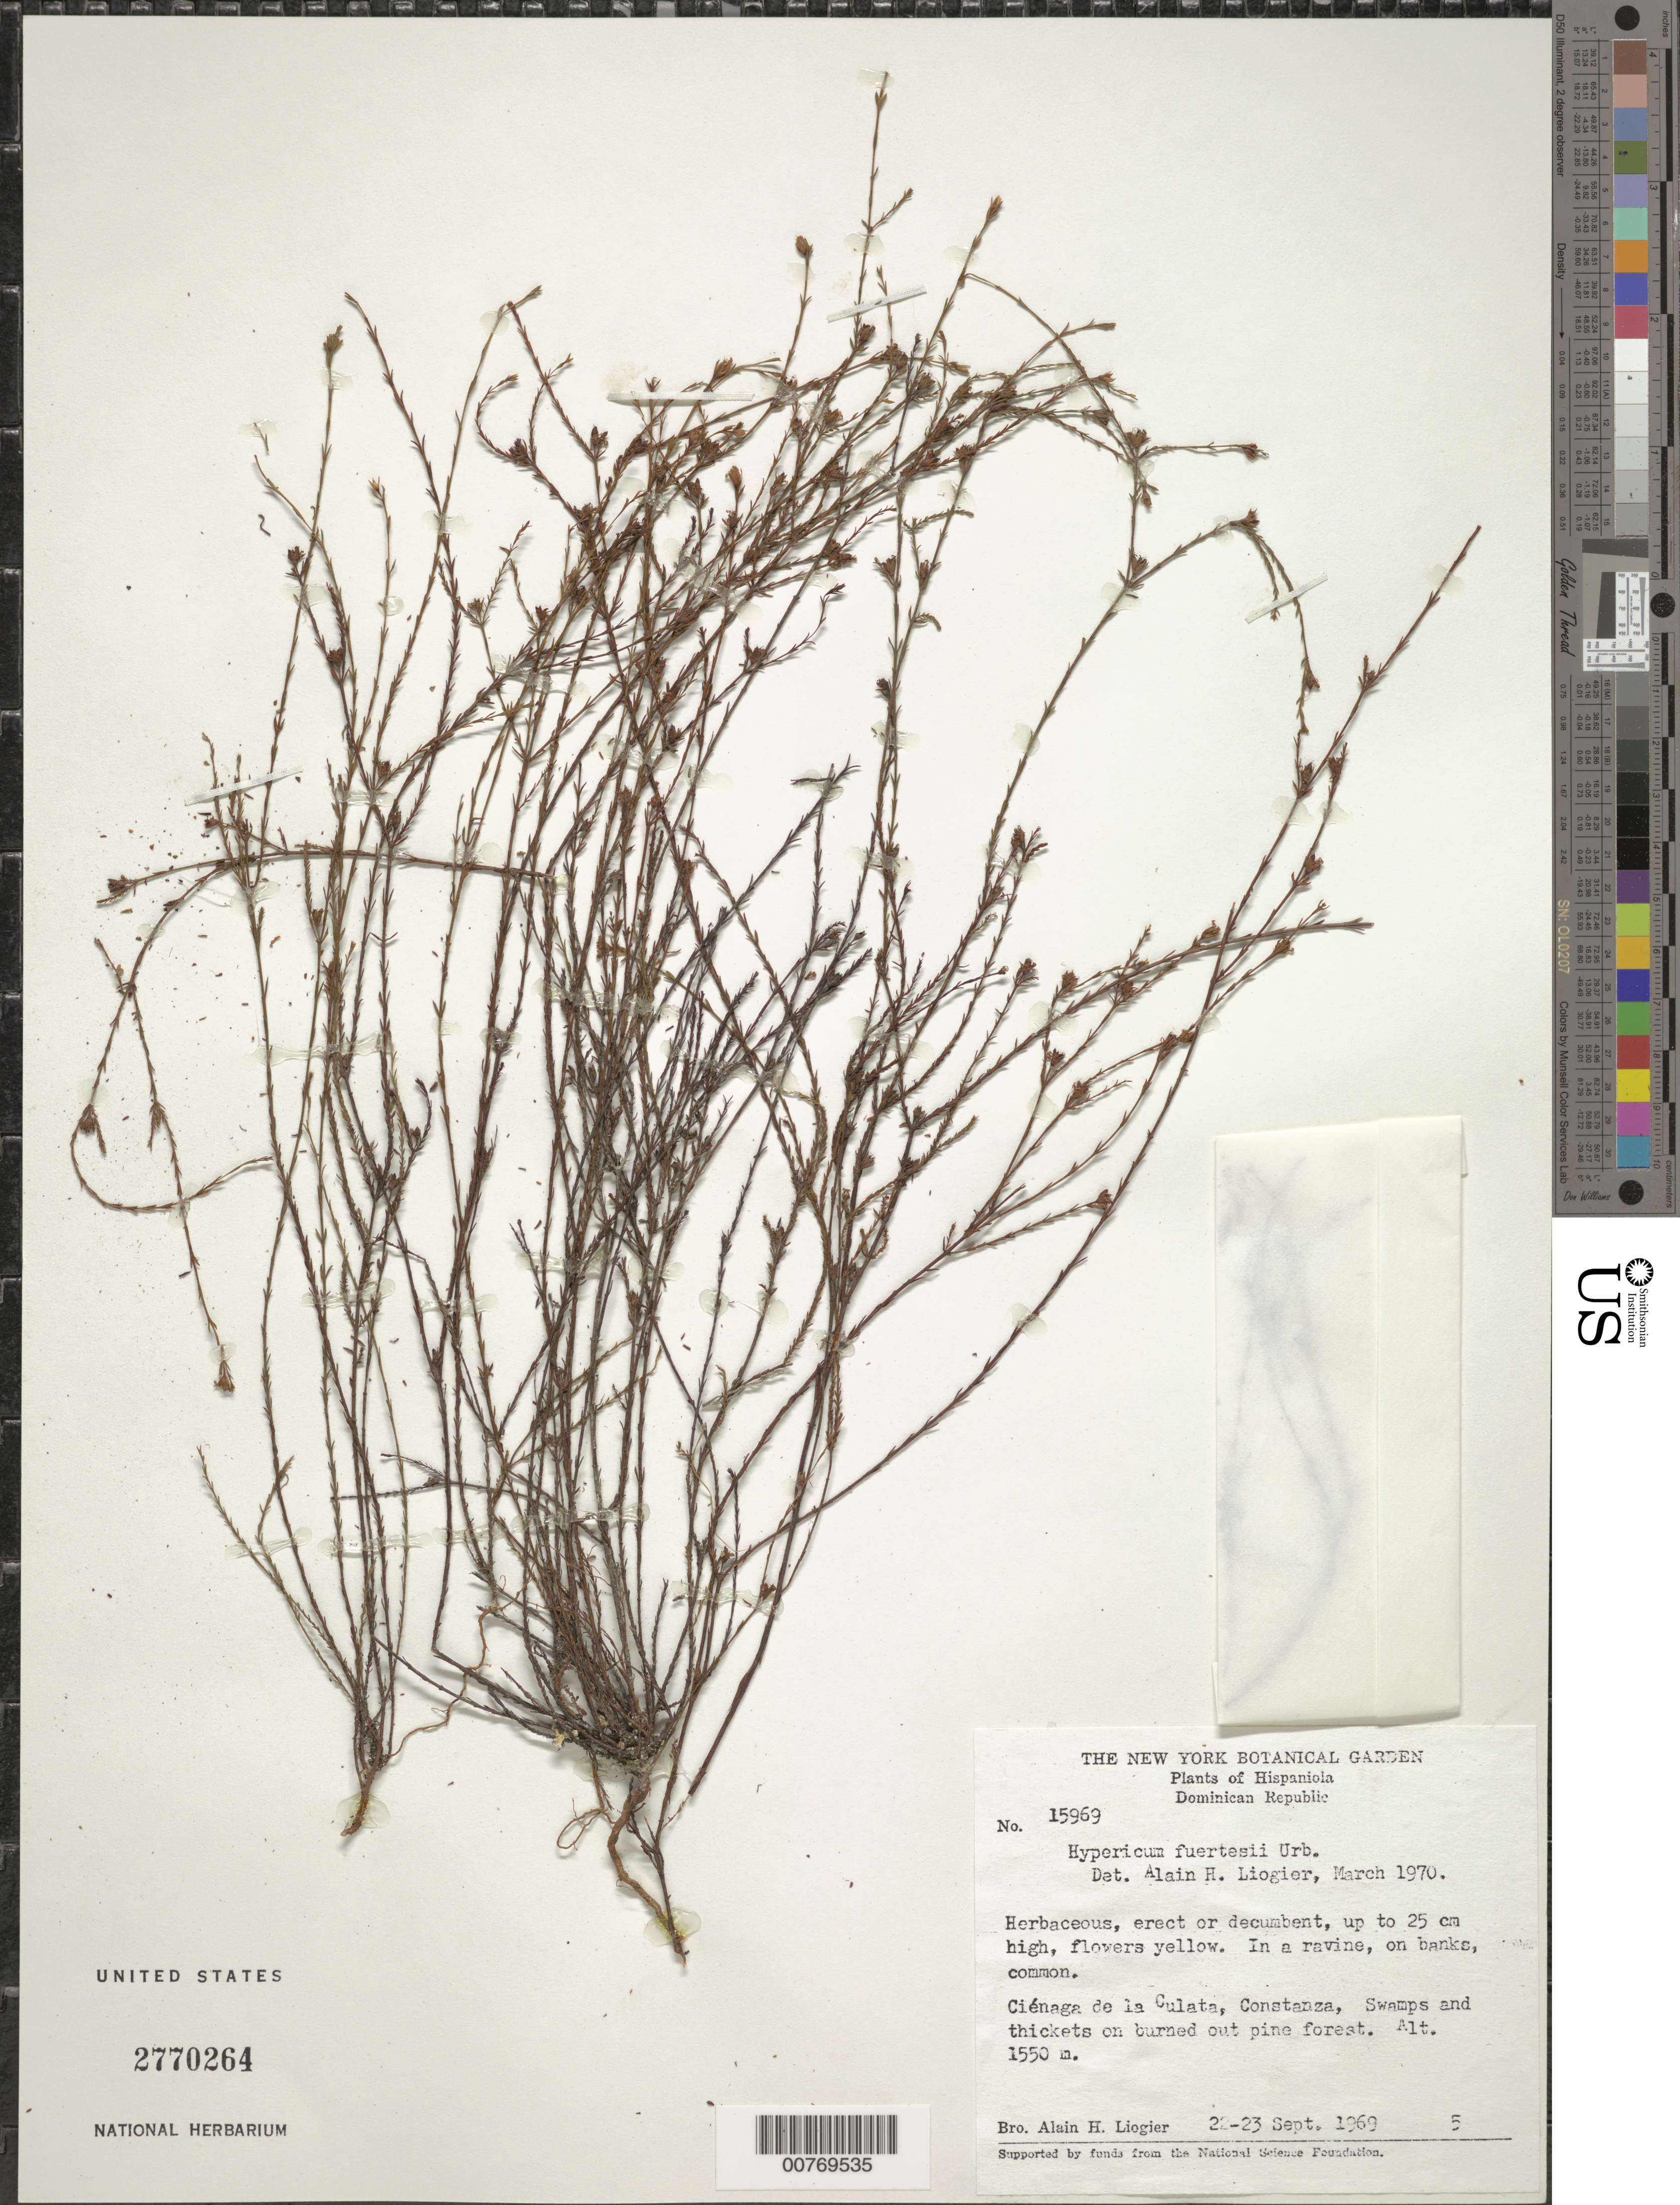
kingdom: Plantae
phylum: Tracheophyta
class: Magnoliopsida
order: Malpighiales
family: Hypericaceae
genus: Hypericum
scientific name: Hypericum fuertesii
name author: Urb.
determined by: Liogier, Alain H.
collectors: A. H. Liogier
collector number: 15969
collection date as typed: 22 Sep 1969 to 23 Sep 1969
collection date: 1969-09-22/1969-09-23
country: Dominican Republic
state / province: La Vega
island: Hispaniola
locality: Ciénaga de la Culata, Constanza.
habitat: Swamps and thickets on burned out pine forest. Ravine, on banks common.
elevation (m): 1550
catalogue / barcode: US 2770264